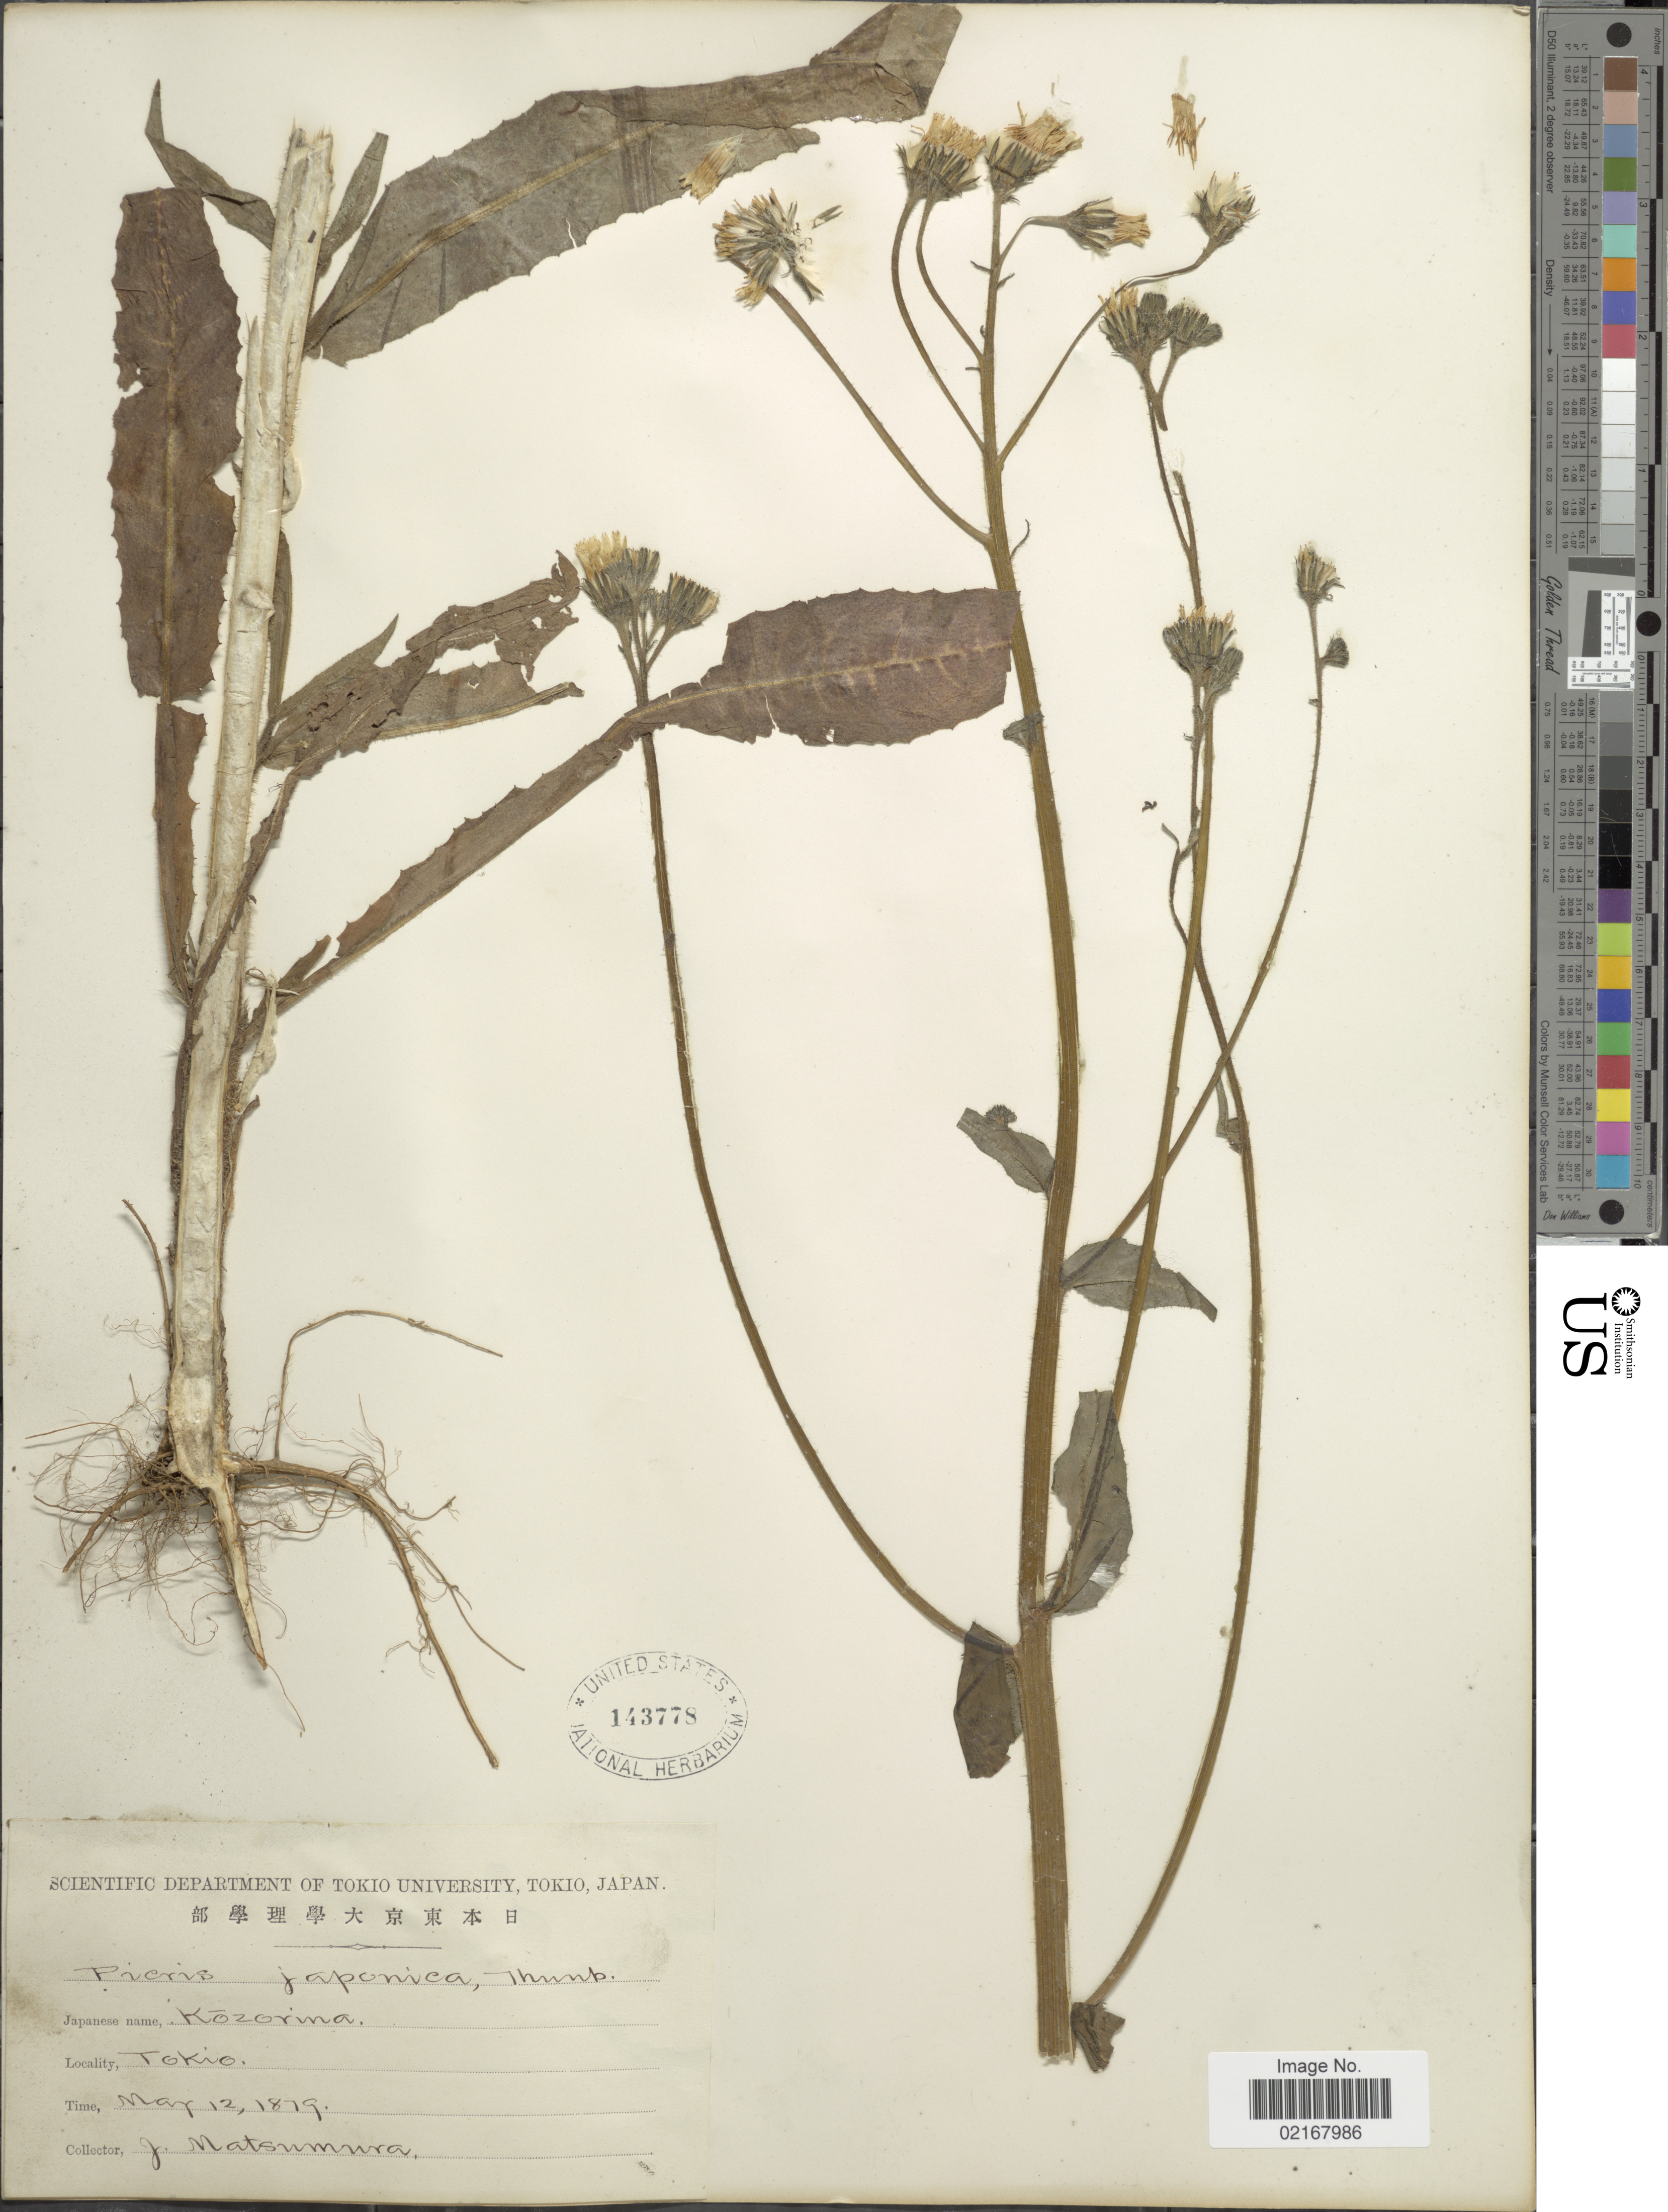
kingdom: Plantae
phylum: Tracheophyta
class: Magnoliopsida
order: Asterales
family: Asteraceae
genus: Picris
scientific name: Picris hieracioides subsp. japonica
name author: (Thurb.) Krylov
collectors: J. Matsumura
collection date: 1879-05-12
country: Japan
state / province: Tokyo, Federal City of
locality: Tokio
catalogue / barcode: US 143778